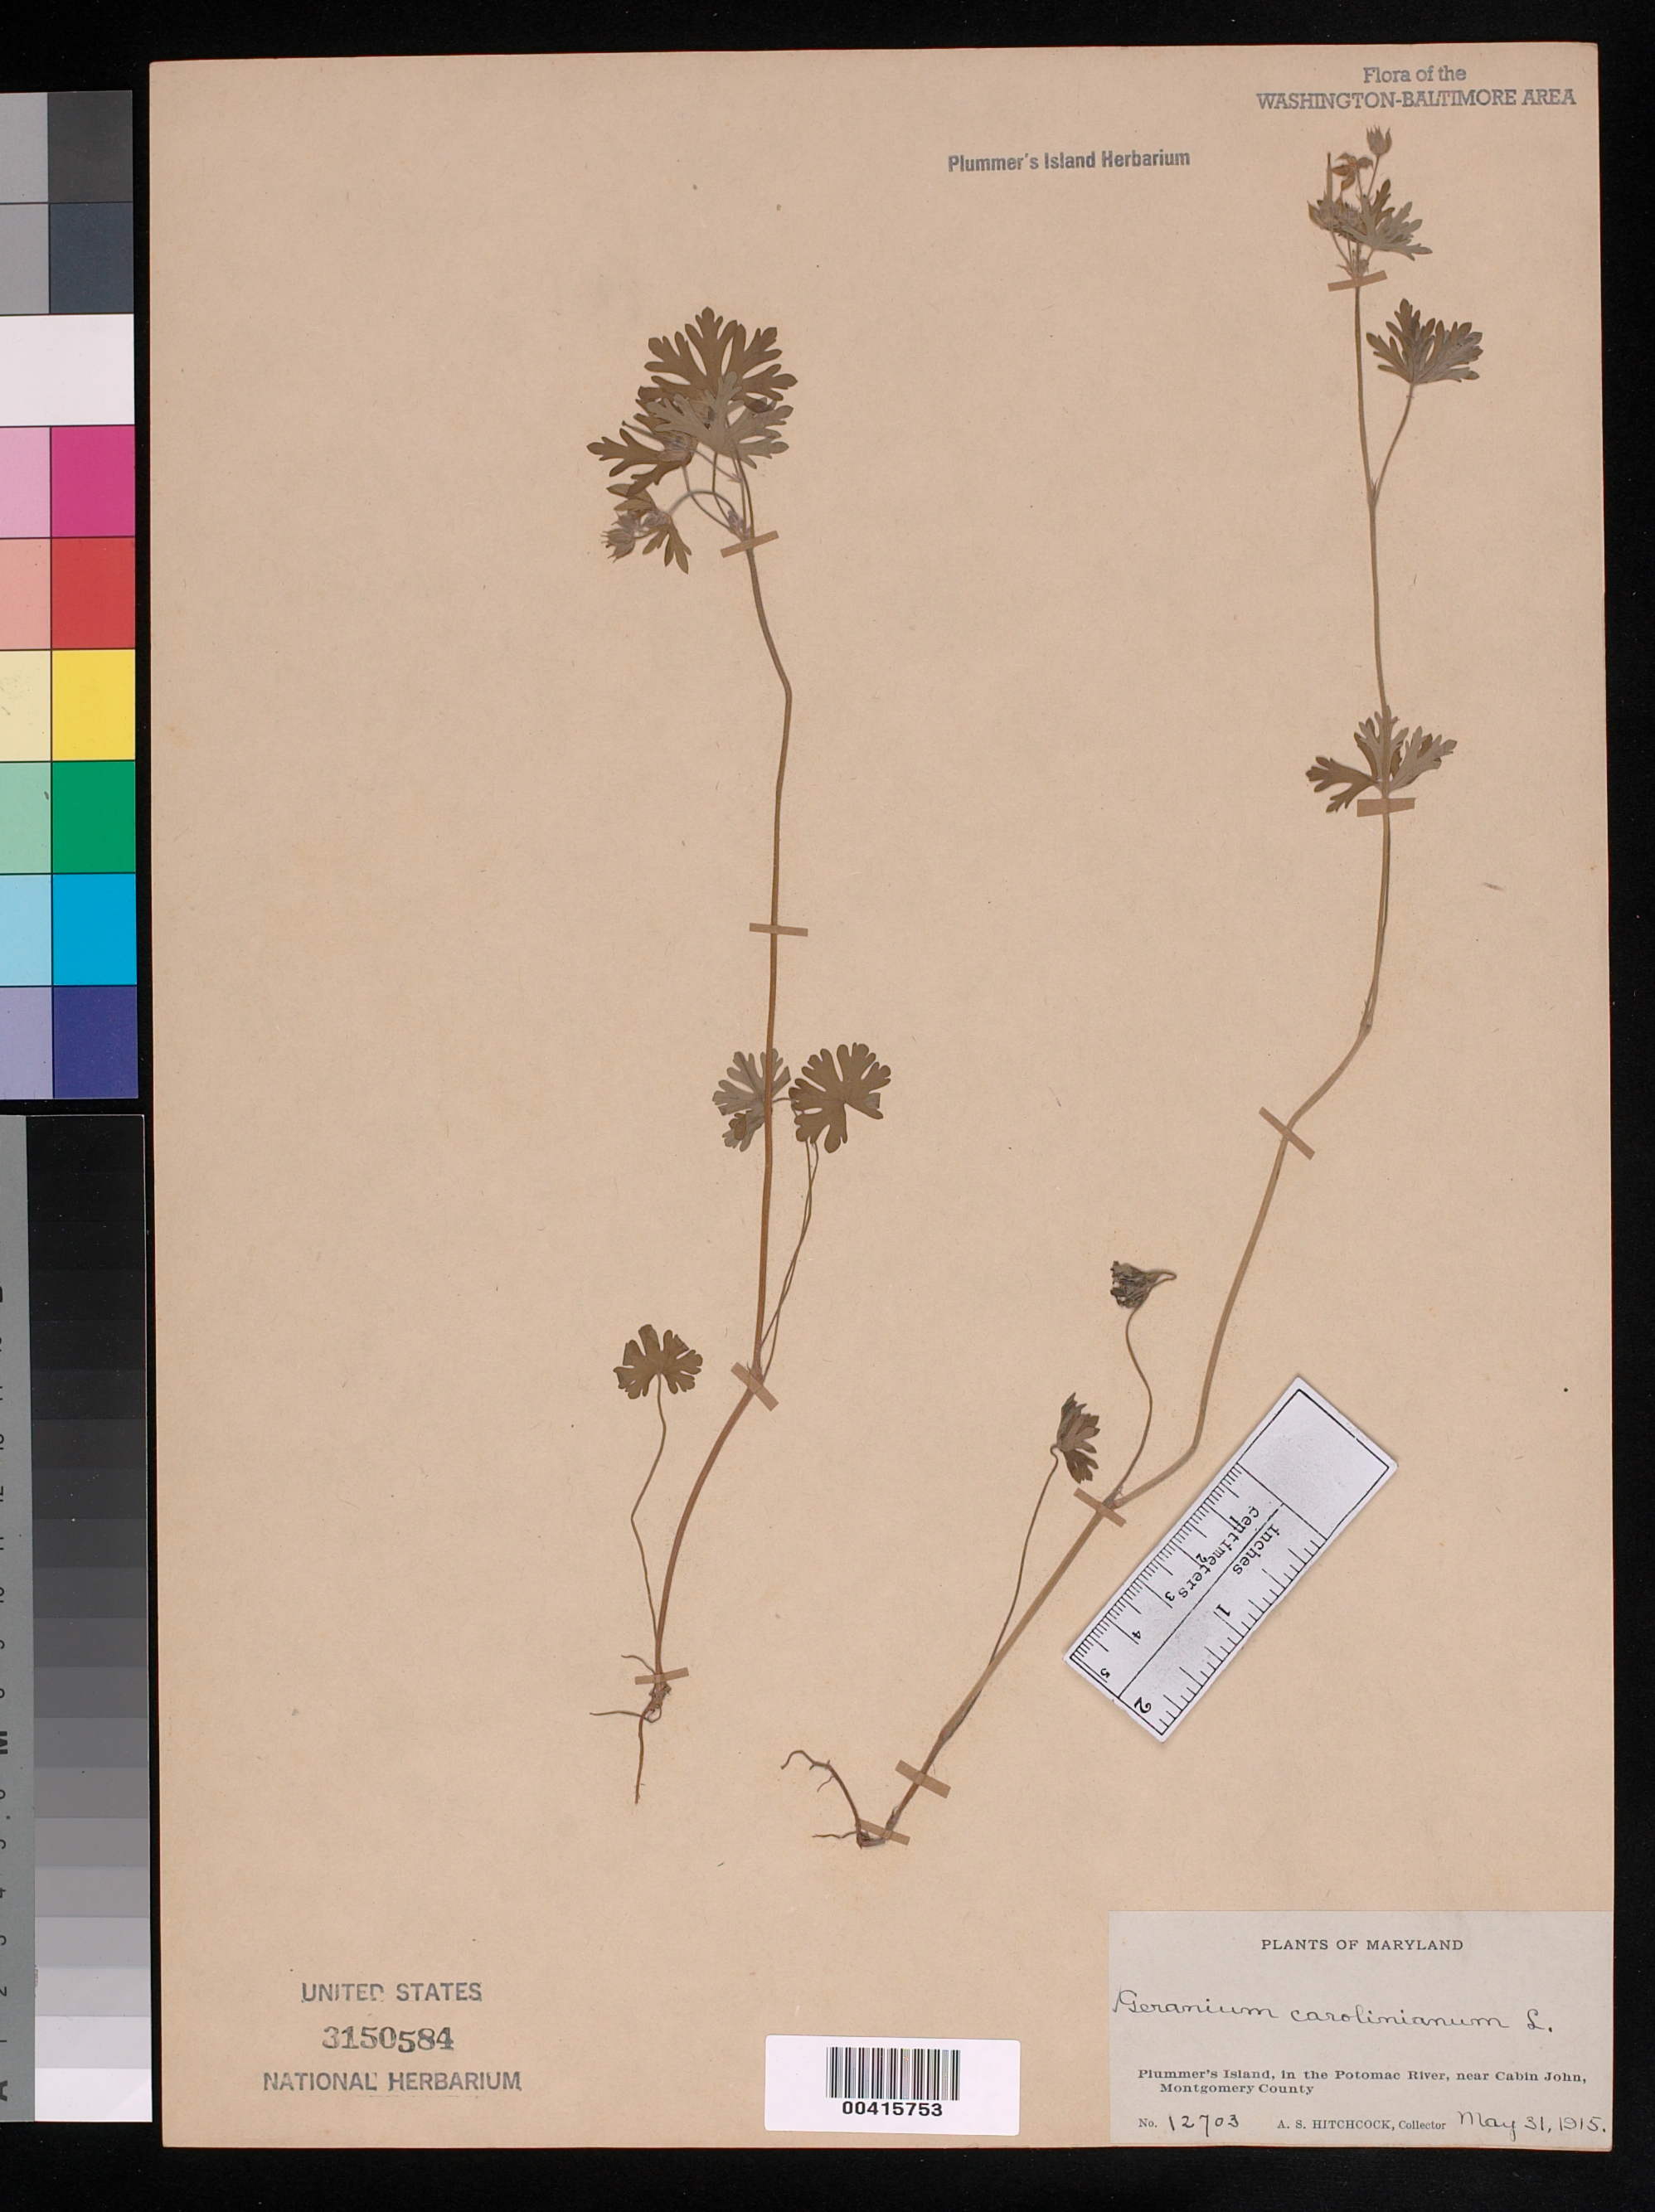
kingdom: Plantae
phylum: Tracheophyta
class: Magnoliopsida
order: Geraniales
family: Geraniaceae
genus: Geranium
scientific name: Geranium carolinianum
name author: L.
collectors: A. S. Hitchcock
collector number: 12703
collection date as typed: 31 May 1915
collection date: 1915-05-31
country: United States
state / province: Maryland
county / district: Montgomery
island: Plummers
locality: Plummer's Island C. & O. Canal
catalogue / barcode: US 3150584